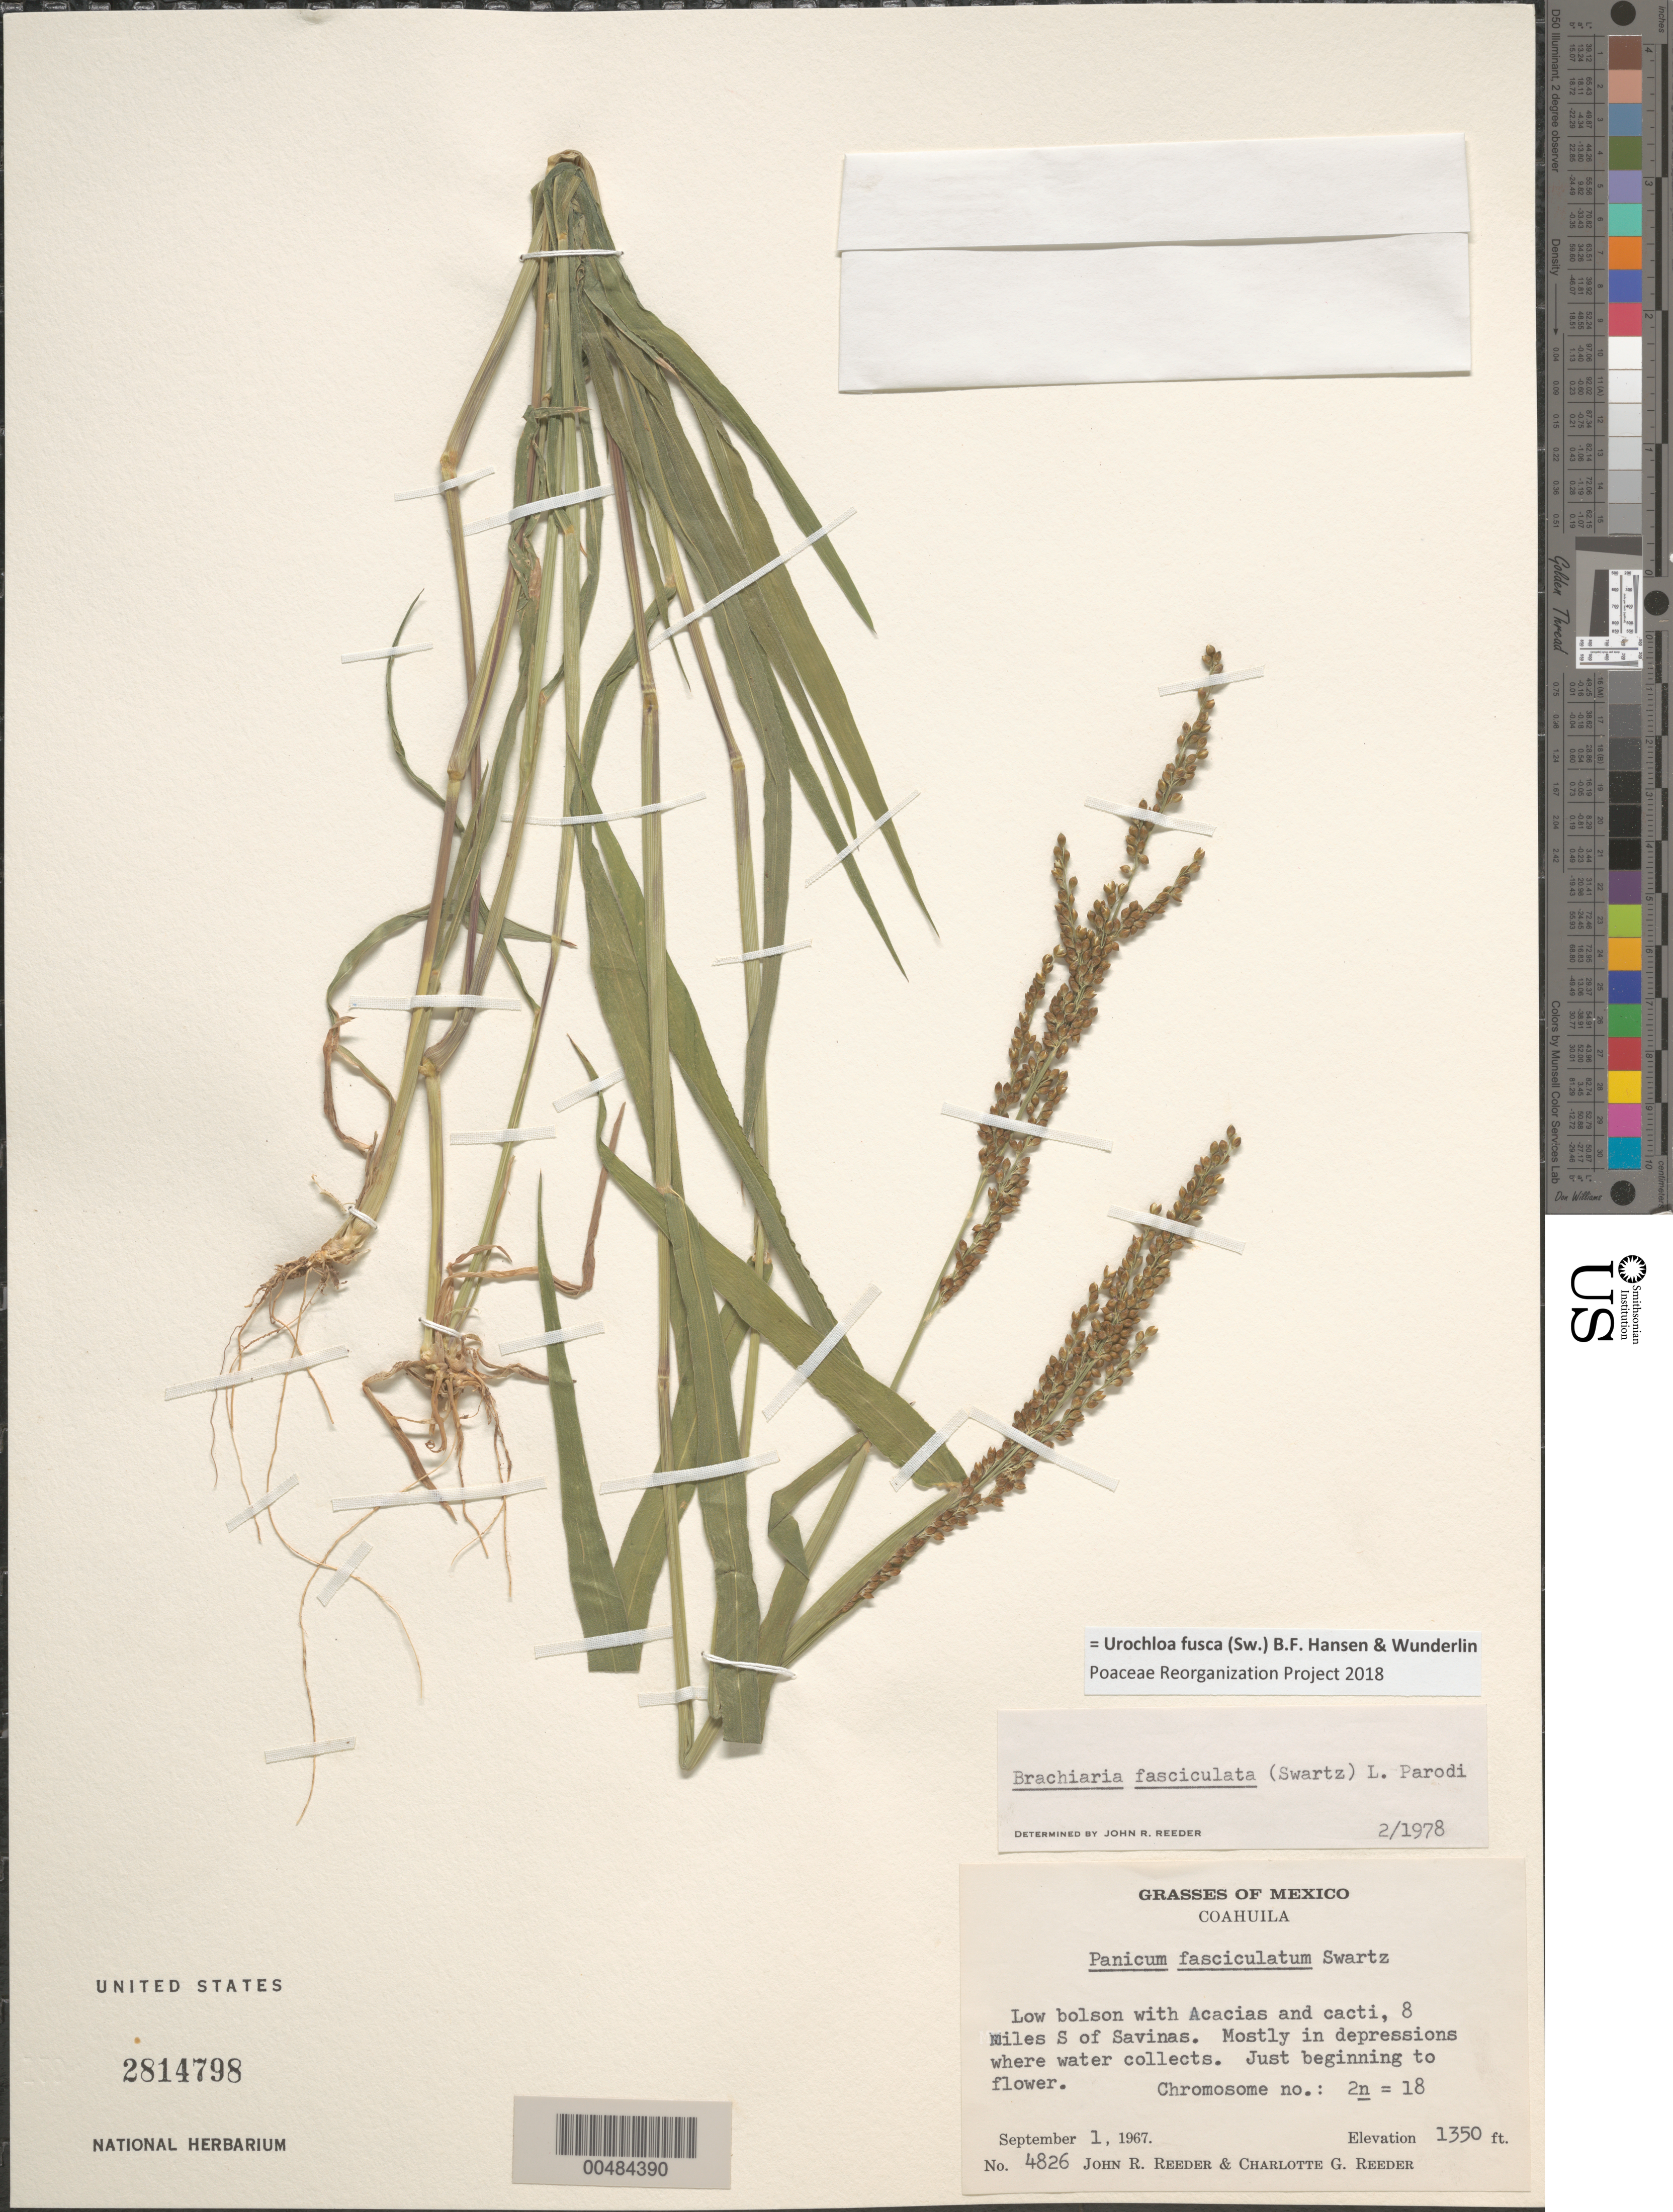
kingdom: Plantae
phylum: Tracheophyta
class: Liliopsida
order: Poales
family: Poaceae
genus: Brachiaria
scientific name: Brachiaria fasciculata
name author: (Sw.) Parodi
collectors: J. R. Reeder & C. G. Reeder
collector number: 4826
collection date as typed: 1 Sep 1967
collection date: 1967-09-01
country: Mexico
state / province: Coahuila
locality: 8 mi S of Savinas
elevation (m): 411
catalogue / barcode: US 2814798